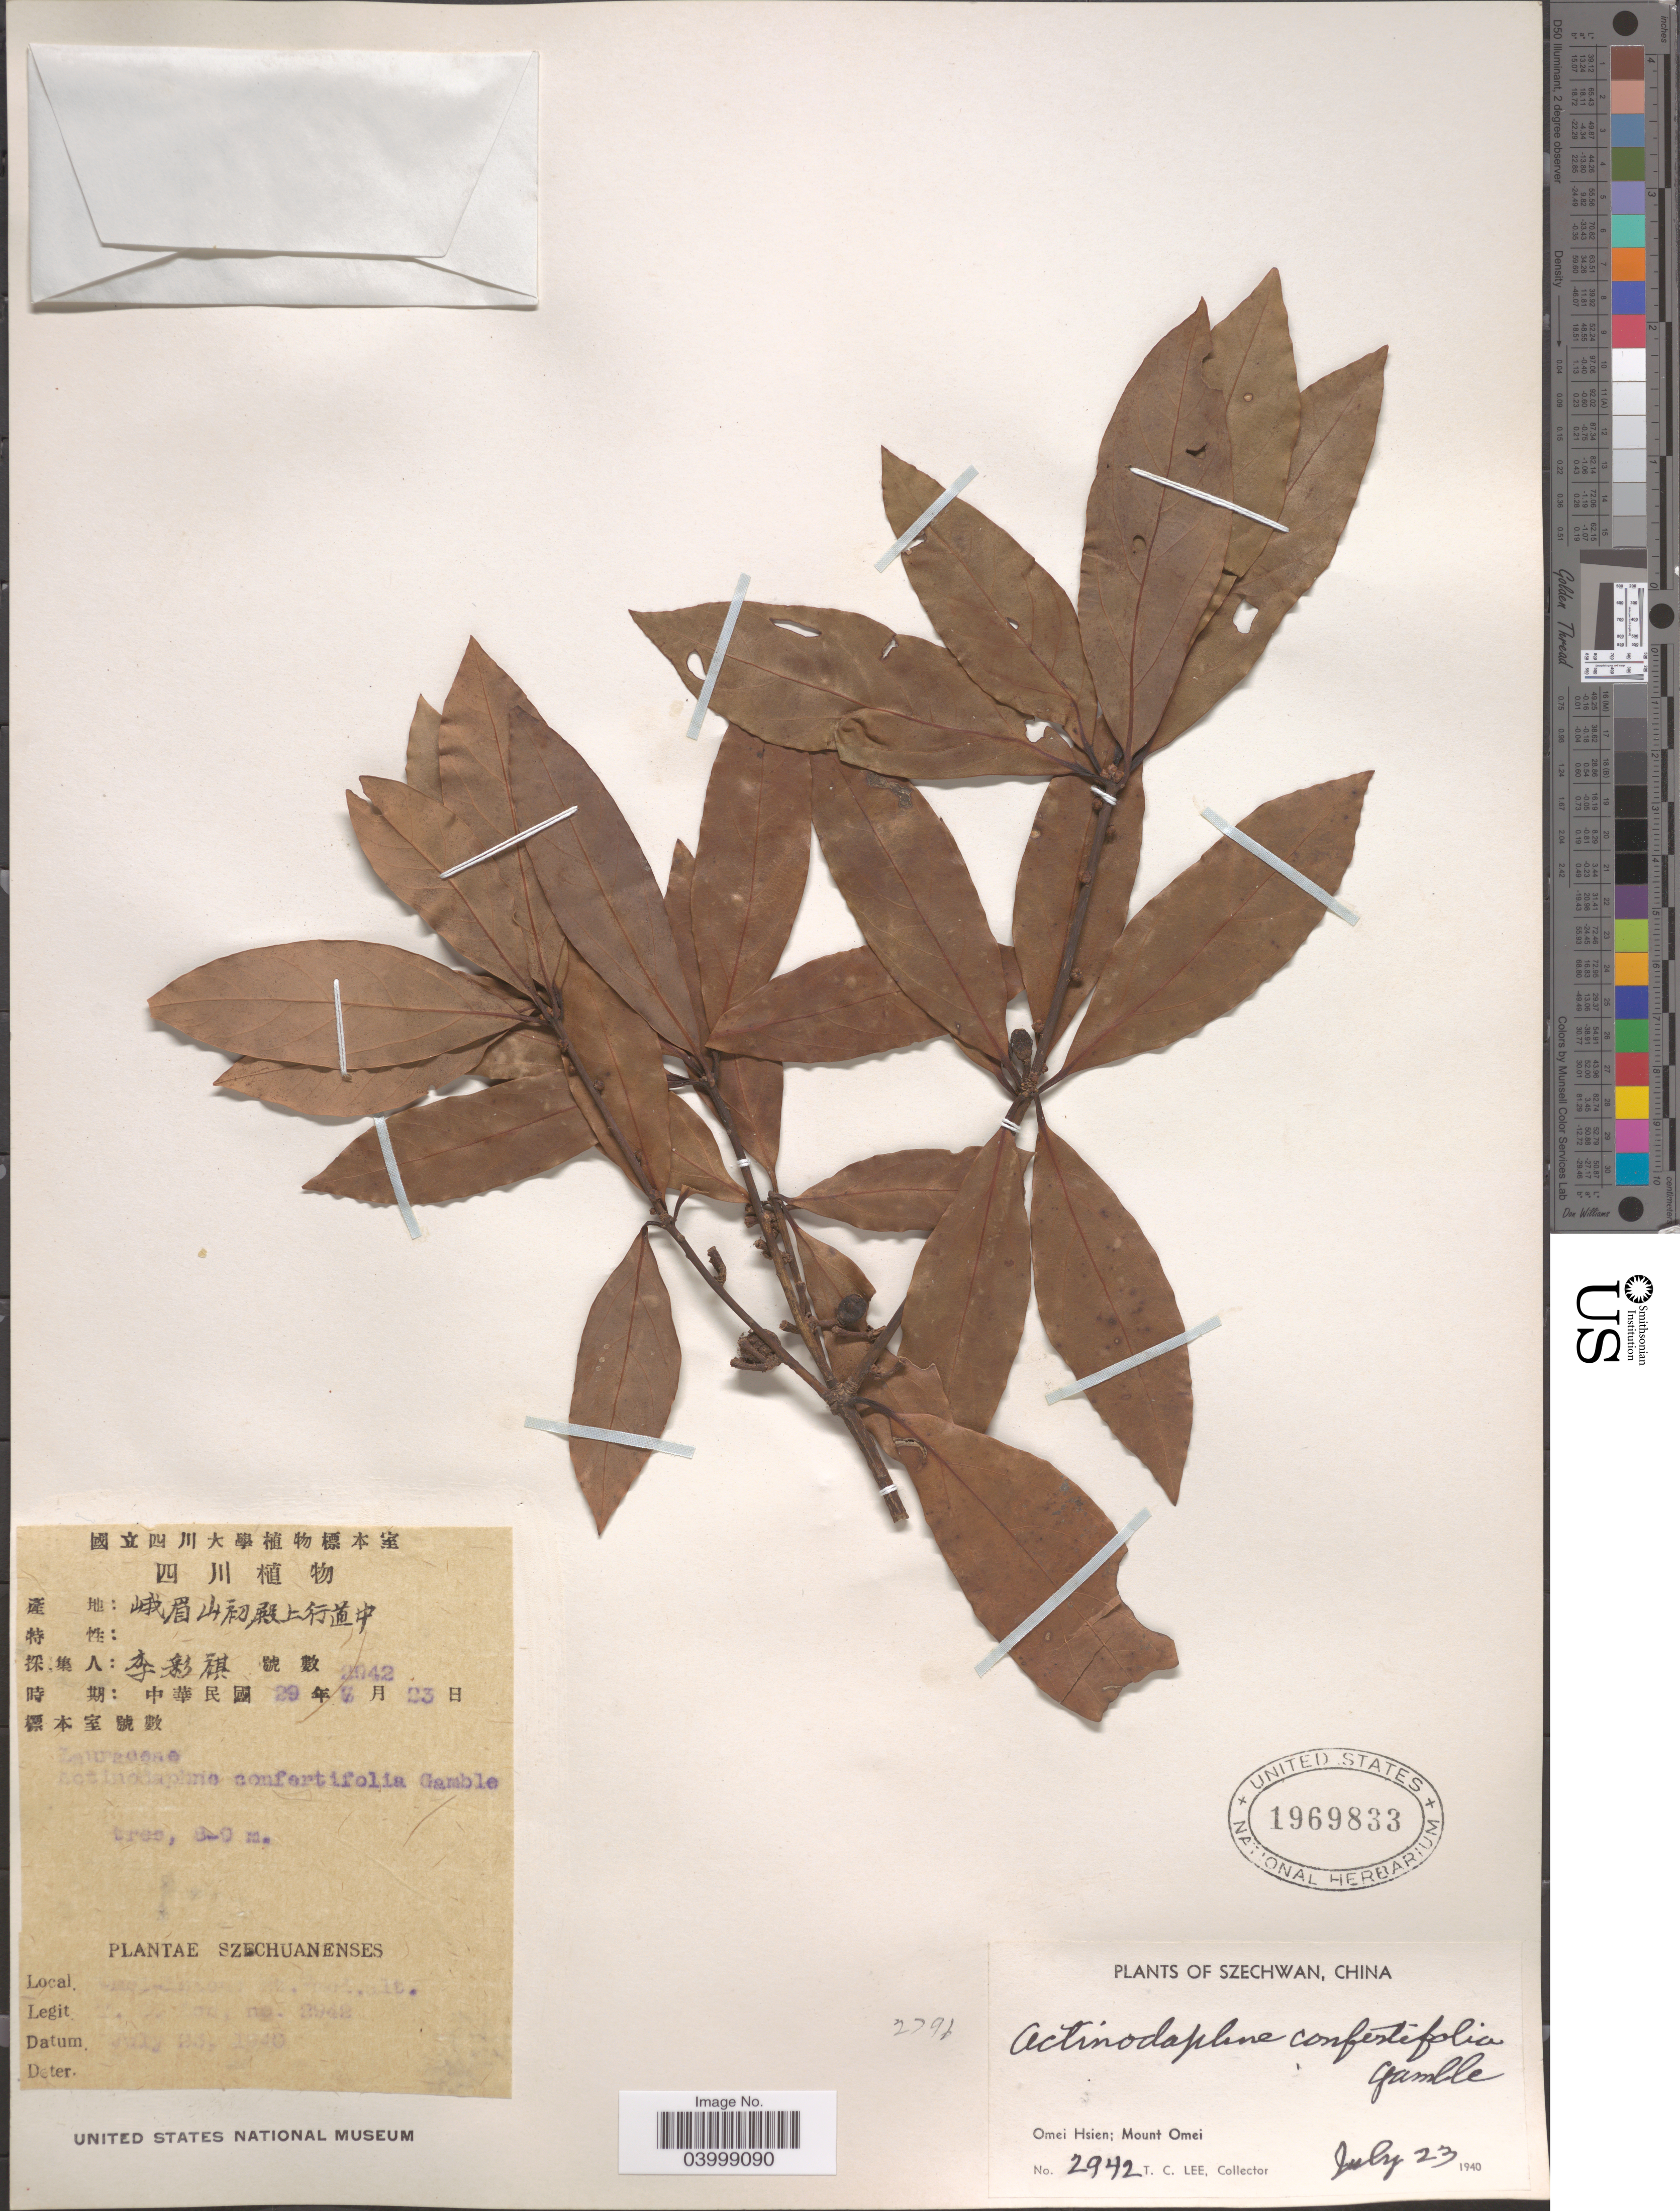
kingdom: Plantae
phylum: Tracheophyta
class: Magnoliopsida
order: Laurales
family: Lauraceae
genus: Actinodaphne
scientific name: Actinodaphne confertiflora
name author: Meisn.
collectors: T. Lee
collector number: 2942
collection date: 1940-07-23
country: China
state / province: Sichuan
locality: Szechwan. Omei Hsien; Mount Omei.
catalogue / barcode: US 1969833